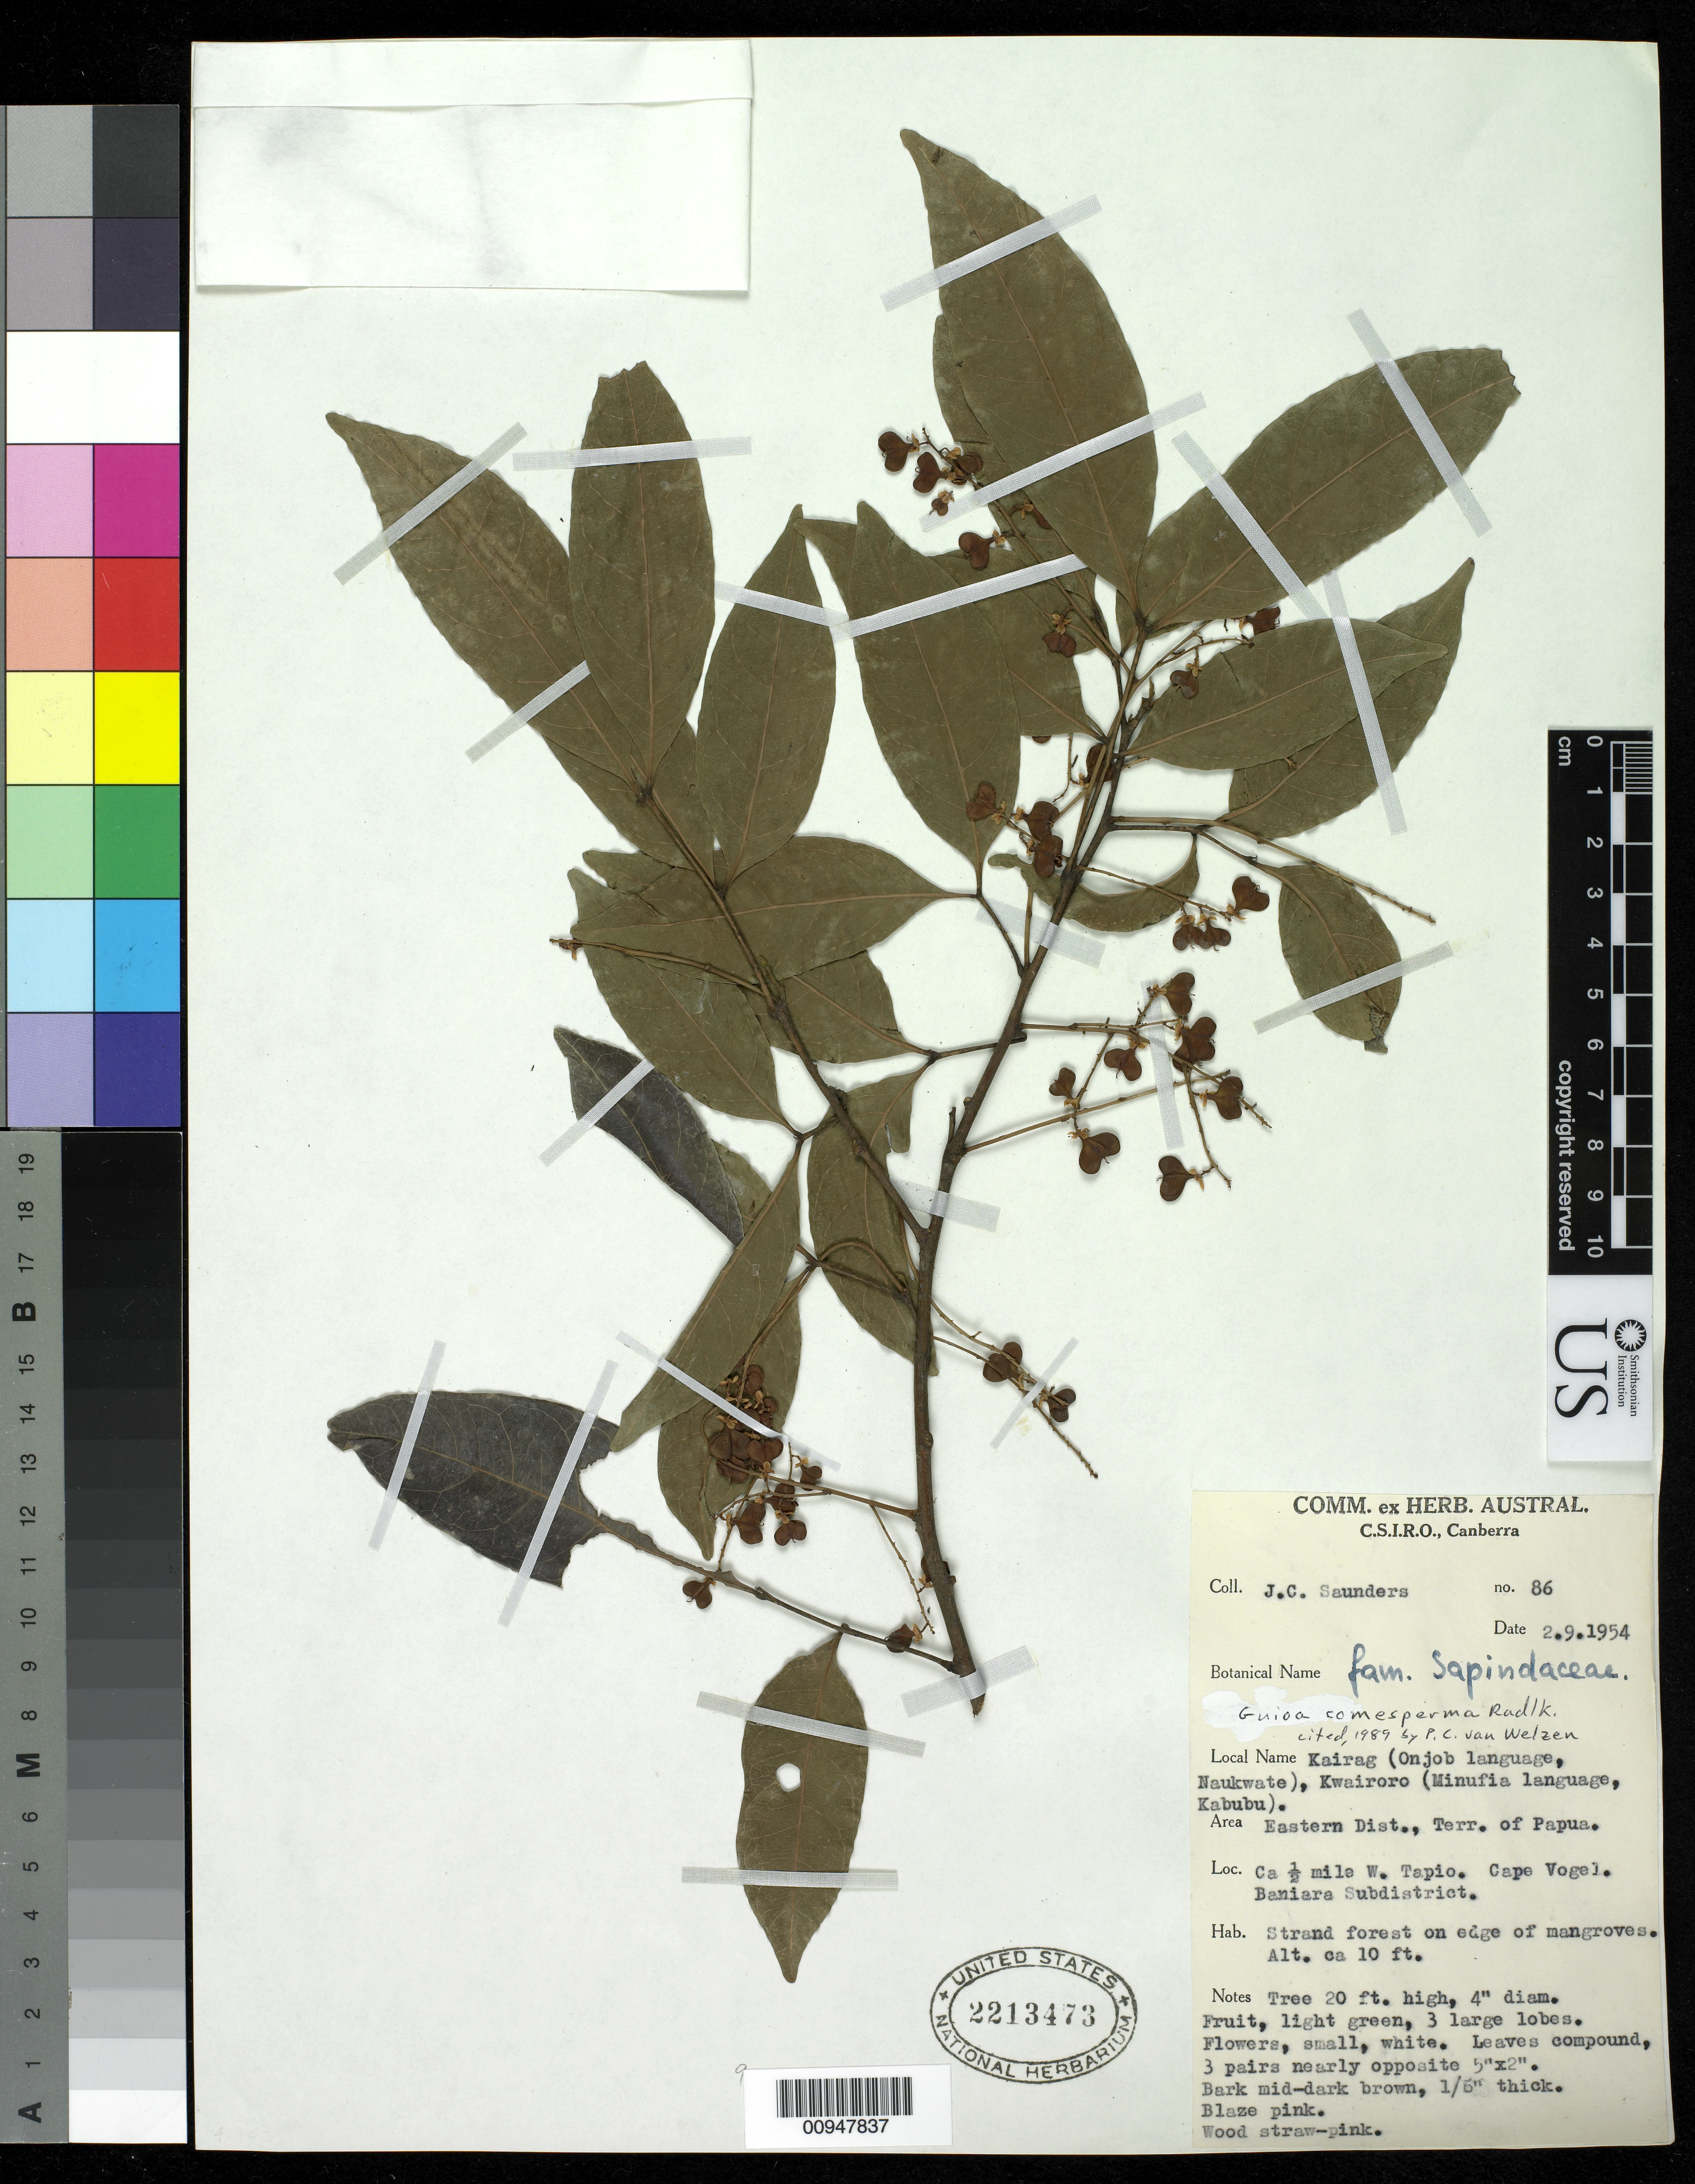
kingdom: Plantae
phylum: Tracheophyta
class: Magnoliopsida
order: Sapindales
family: Sapindaceae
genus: Guioa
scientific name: Guioa comesperma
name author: Radlk.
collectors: J. C. Saunders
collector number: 86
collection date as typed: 09 Feb 1954 or 02 Sep 1954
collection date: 1954-02-09 or 1954-09-02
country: Papua New Guinea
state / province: Milne Bay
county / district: Baniara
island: New Guinea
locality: Ca. 1/2 mile W. Tapio, Cape Vogel, Baniara Subdistrict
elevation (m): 3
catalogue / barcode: US 2213473